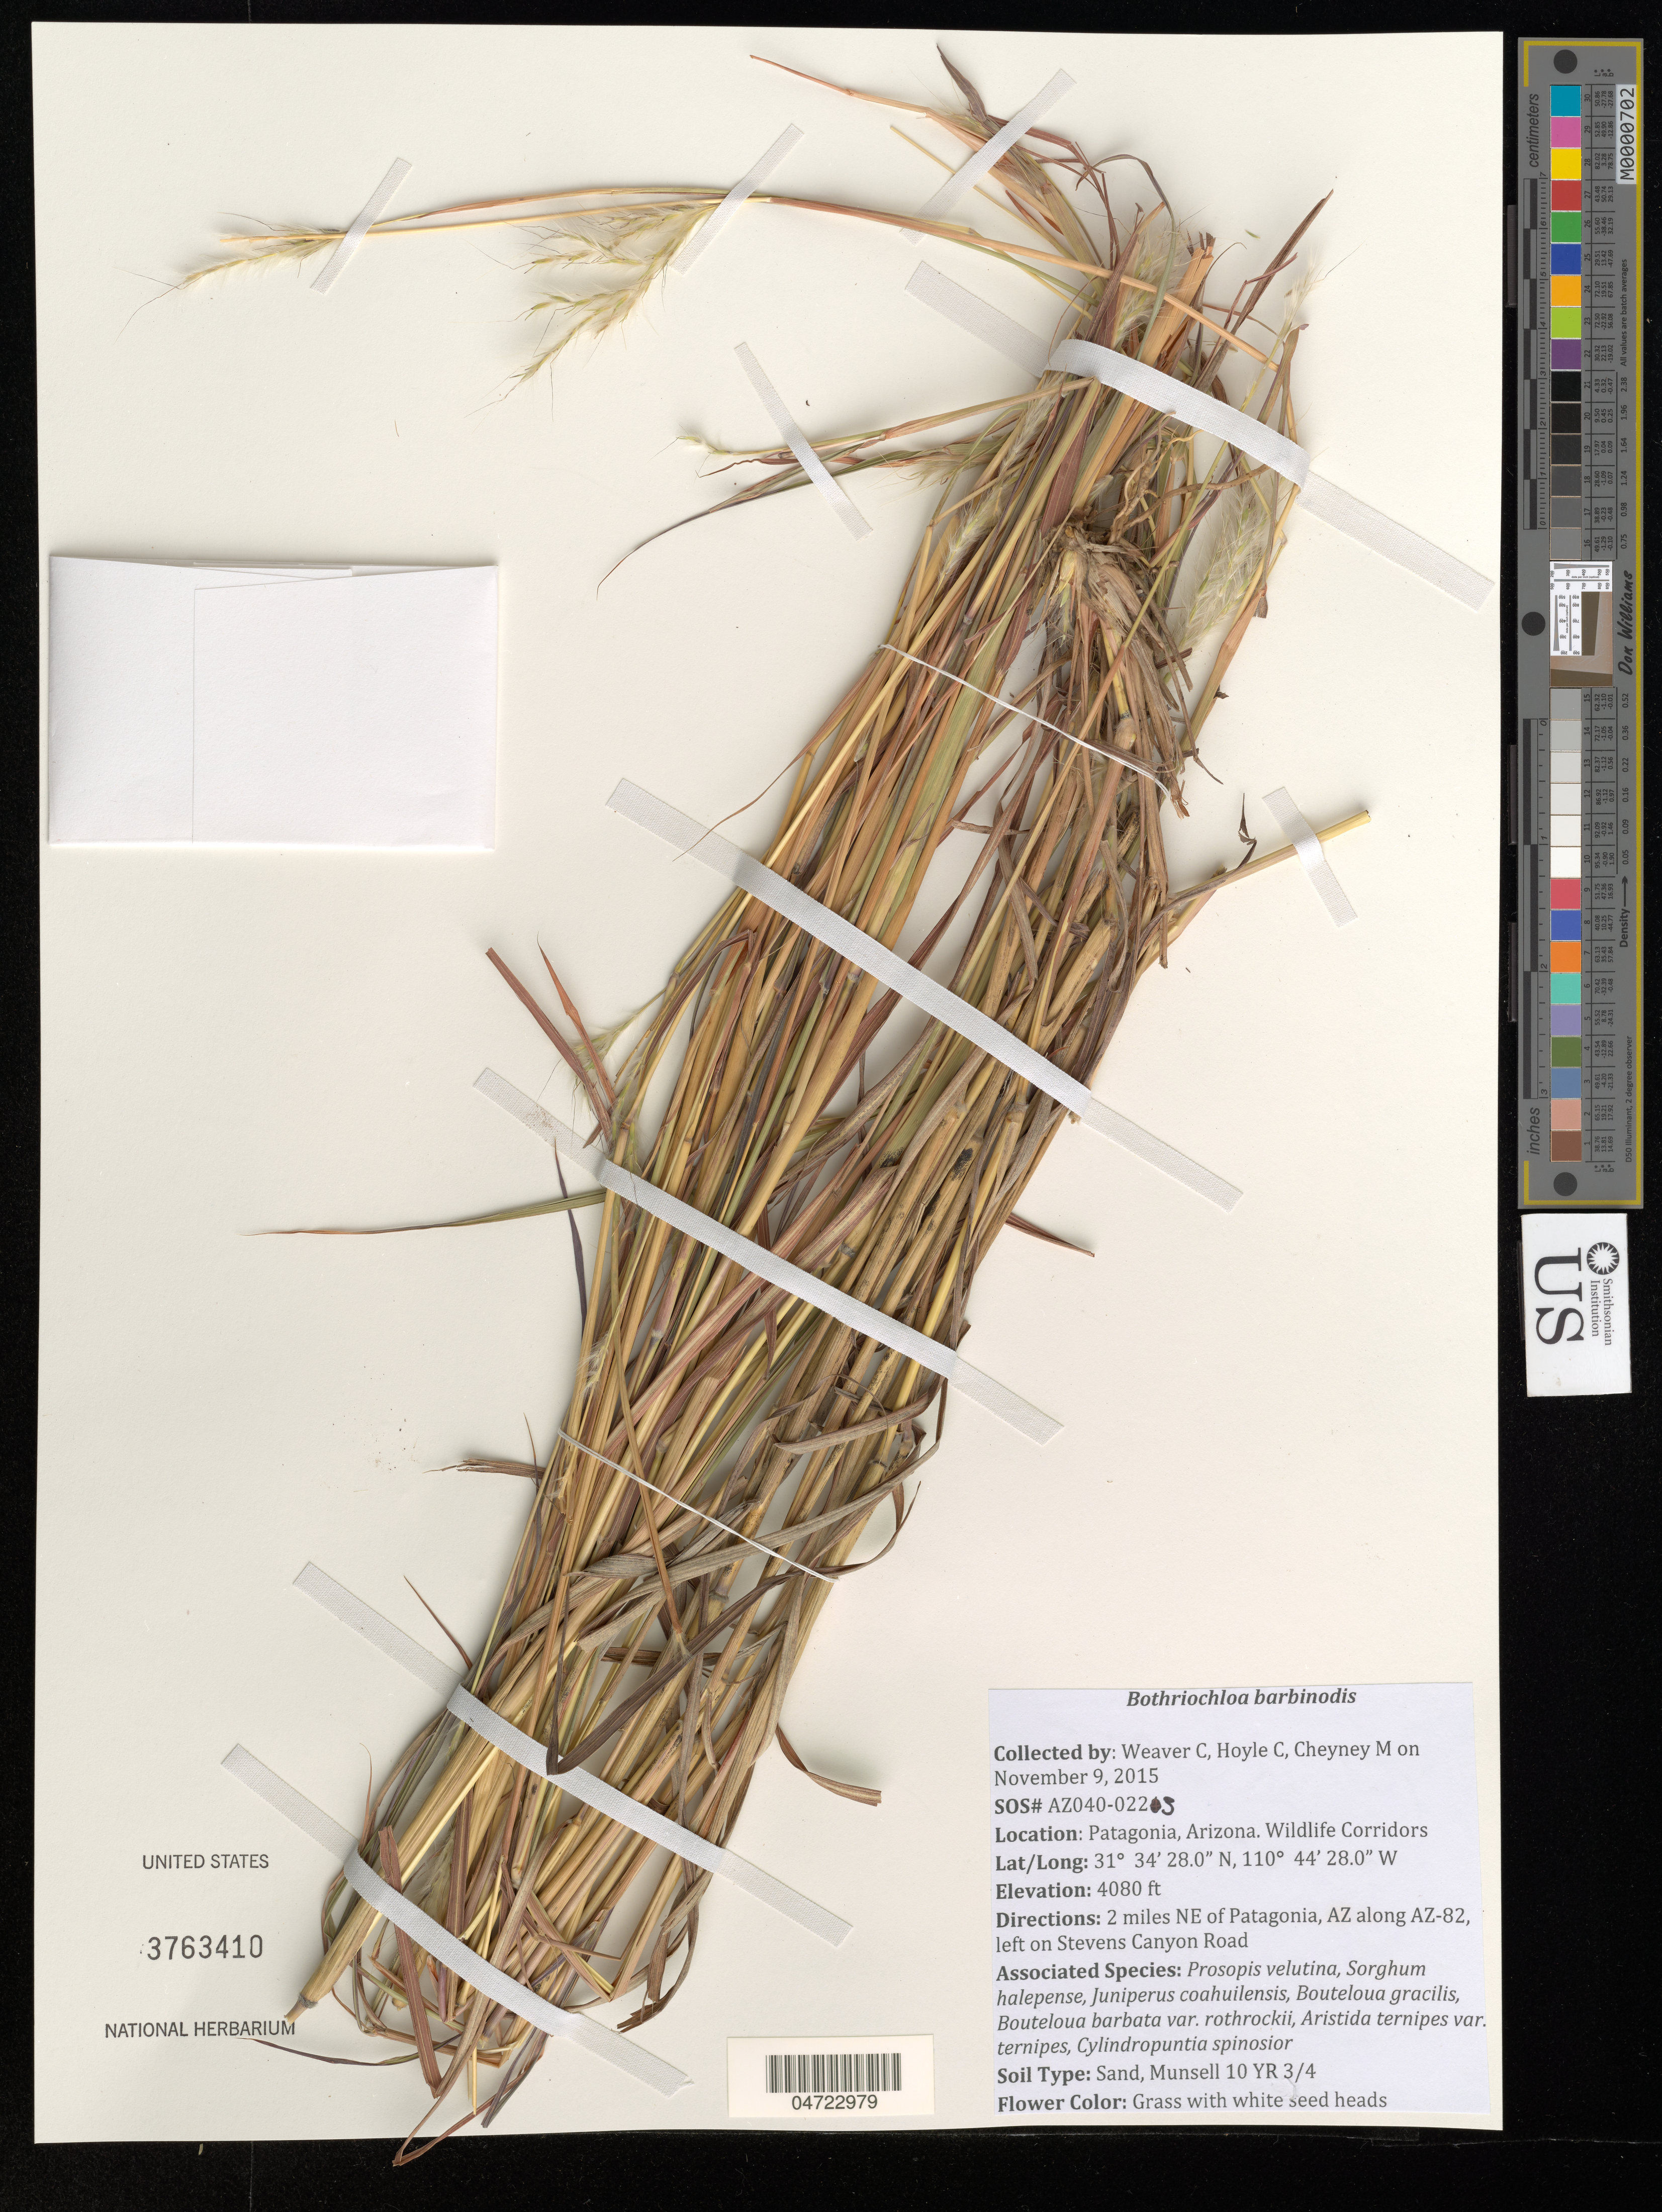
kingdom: Plantae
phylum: Tracheophyta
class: Liliopsida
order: Poales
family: Poaceae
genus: Bothriochloa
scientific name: Bothriochloa barbinodis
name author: (Lag.) Herter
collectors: C. Weaver, C. Hoyle & M. Cheyney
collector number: AZ040-0223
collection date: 2015-11-09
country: United States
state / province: Arizona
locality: Patagonia. Wildlife Corridors. 2 miles NE of Patagonia, AZ along AZ-82, left on Stevens Canyon Road.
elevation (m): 1244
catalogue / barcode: US 3763410